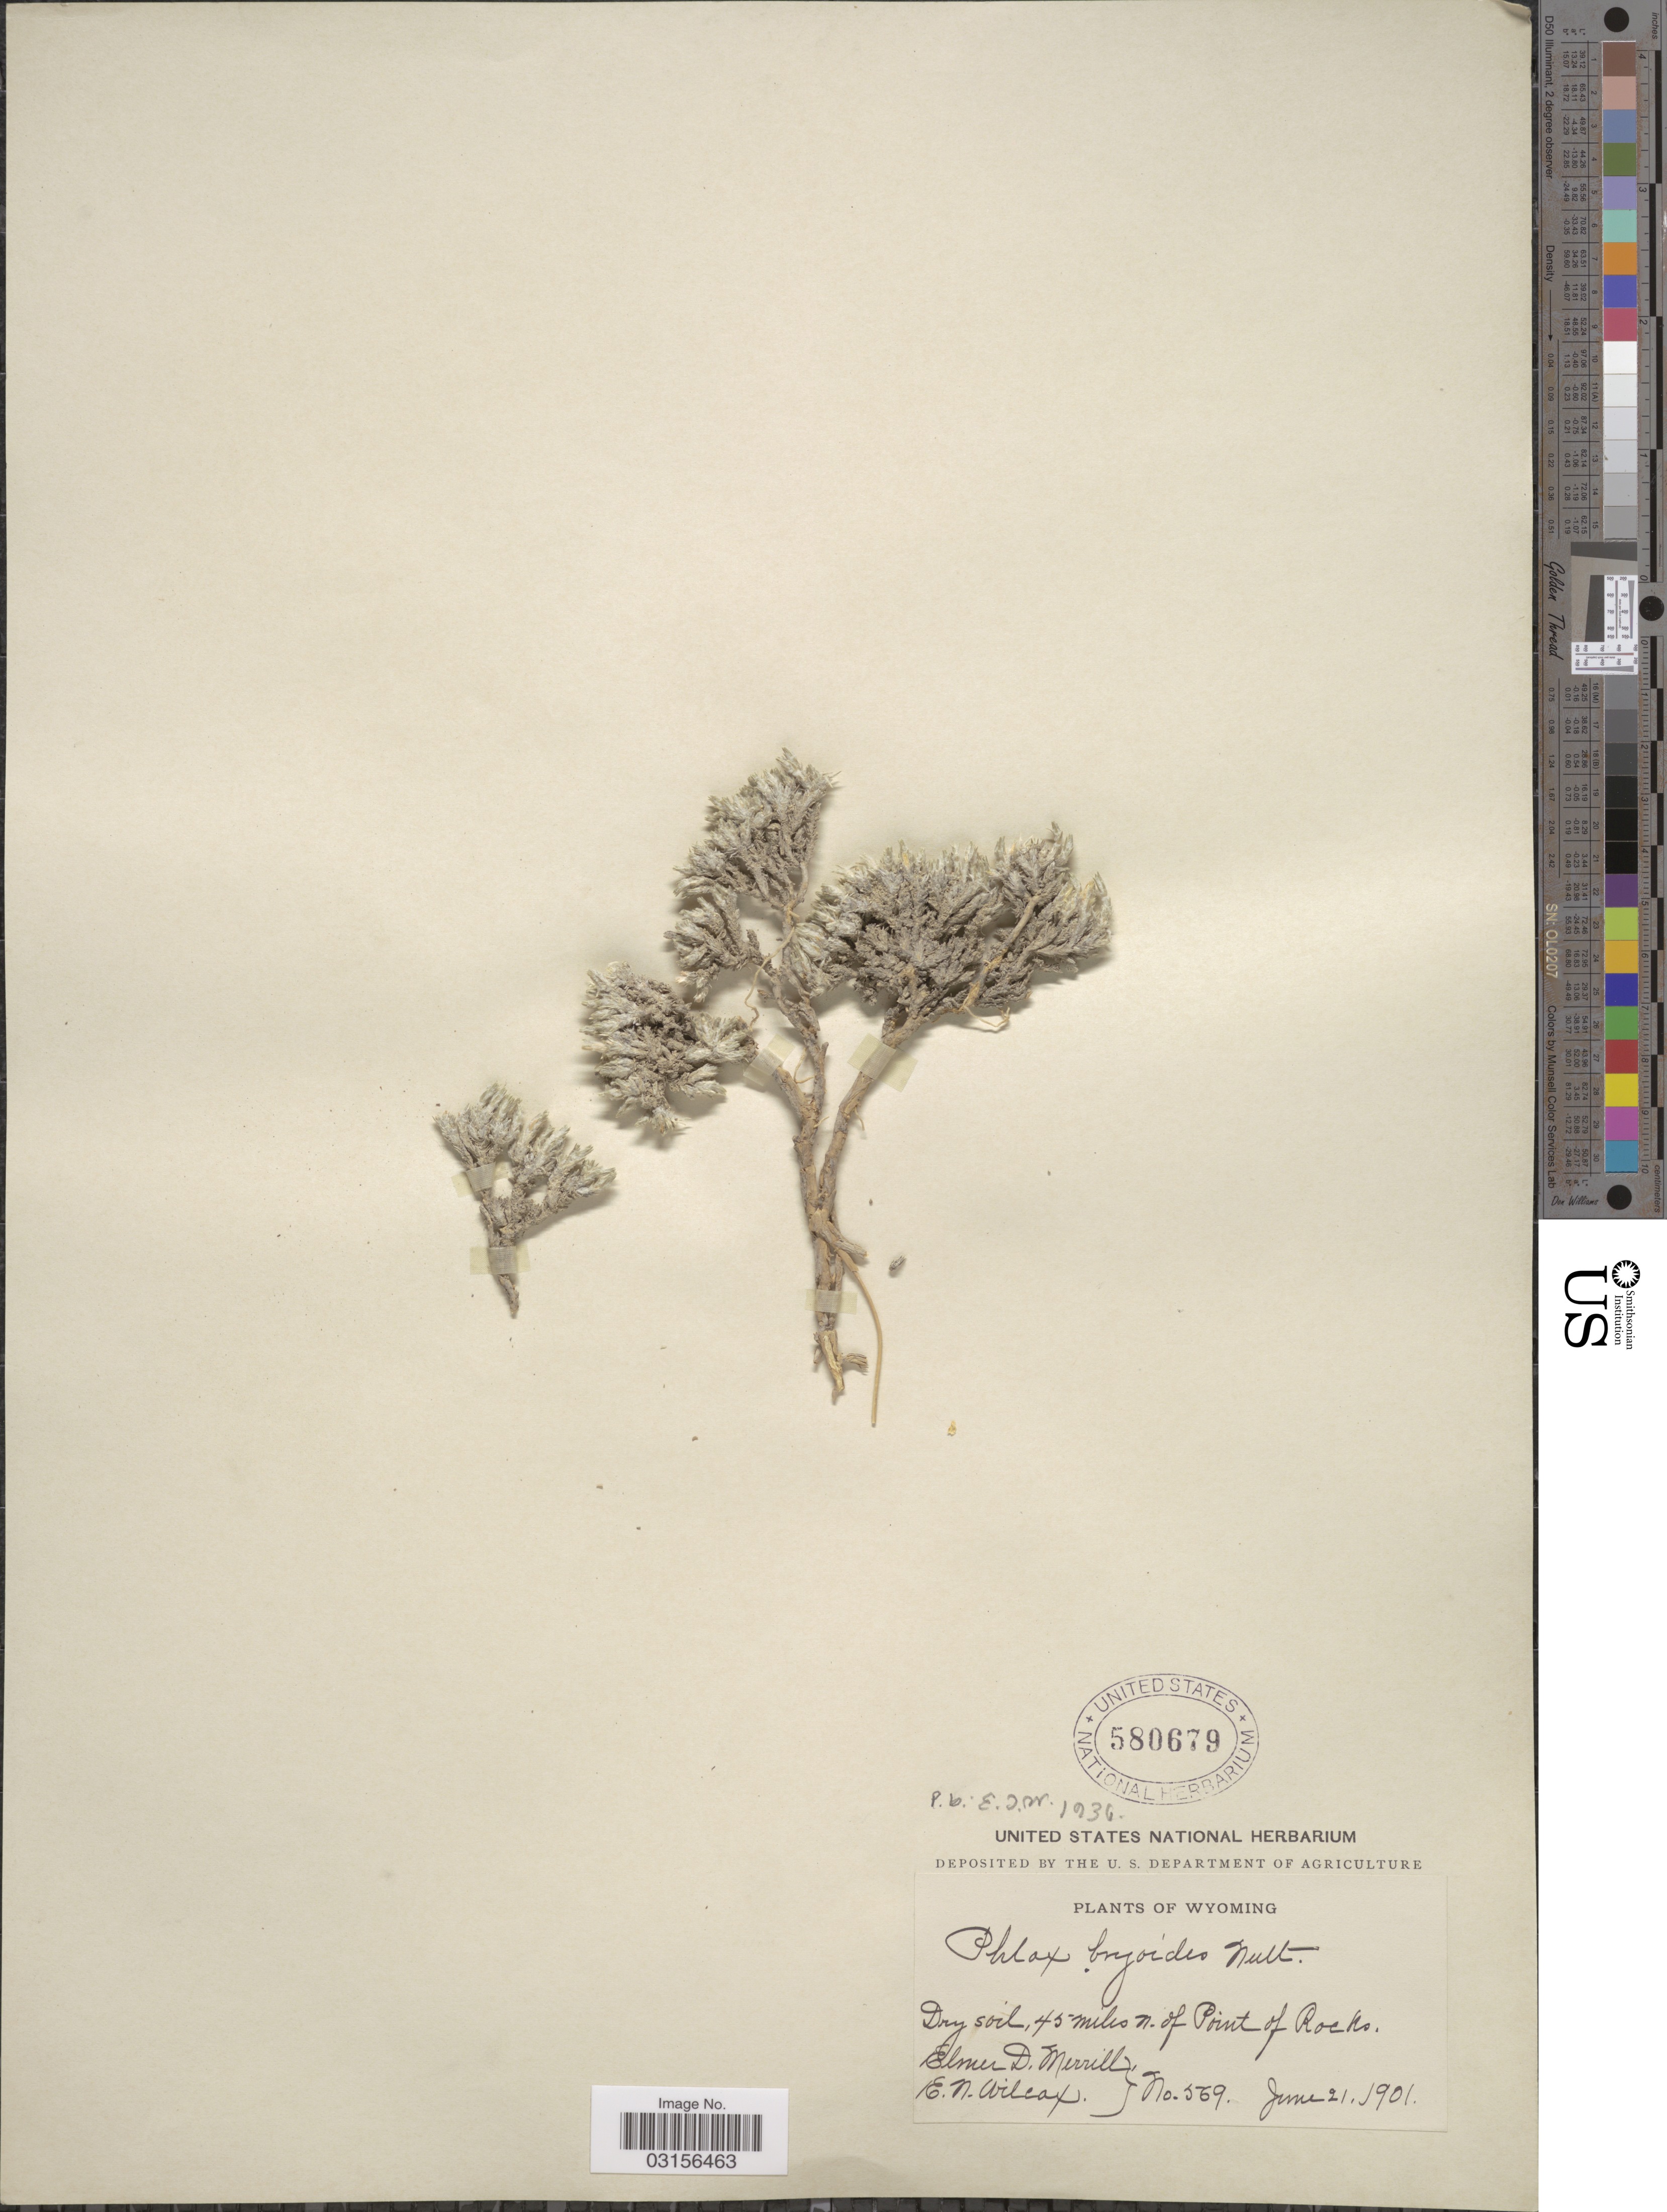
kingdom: Plantae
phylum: Tracheophyta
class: Magnoliopsida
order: Ericales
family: Polemoniaceae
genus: Phlox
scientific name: Phlox hoodii subsp. muscoides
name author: (Nutt.) Wherry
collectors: E. D. Merrill & E. Wilcox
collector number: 569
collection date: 1901-06-21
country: United States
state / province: Wyoming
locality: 45 miles n. of Point of Rocks.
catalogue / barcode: US 580679